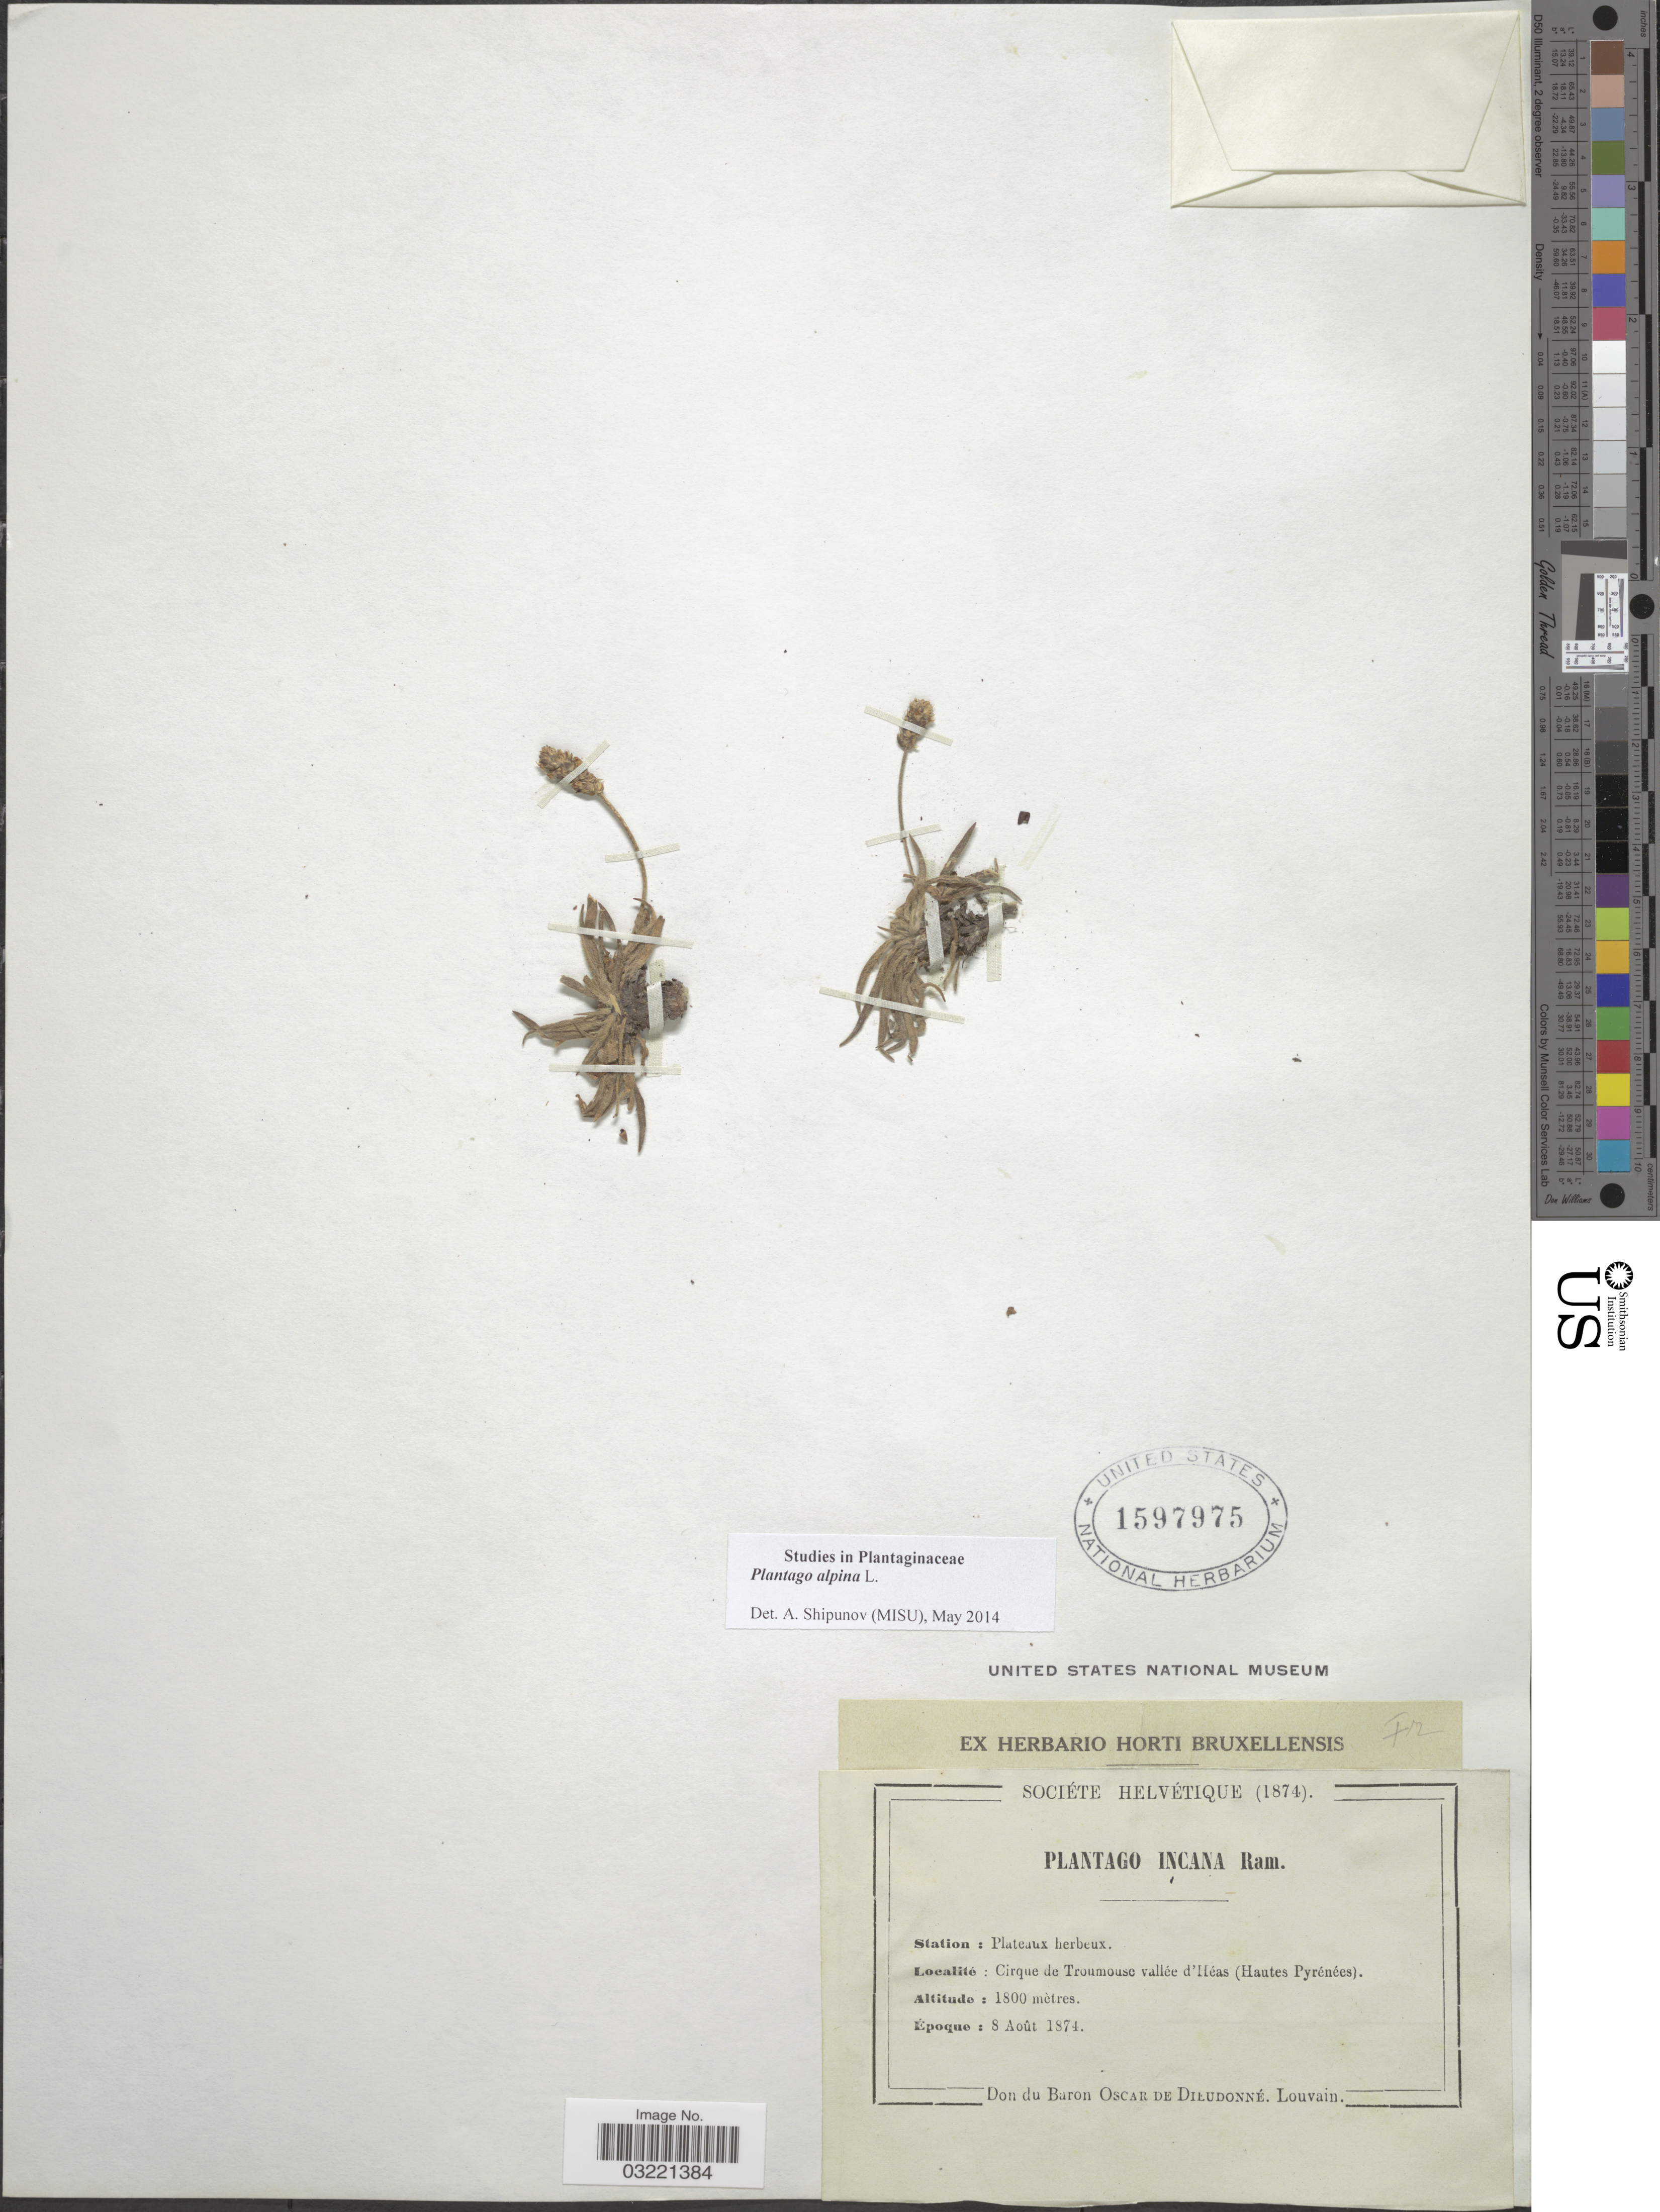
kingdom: Plantae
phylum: Tracheophyta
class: Magnoliopsida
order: Lamiales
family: Plantaginaceae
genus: Plantago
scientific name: Plantago alpina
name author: L.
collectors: D. Dieudonné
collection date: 1874-08-18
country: France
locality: Sociète Helvétique, Cirque de Troumouse vallée d'Héas (Hautes Pyrénées).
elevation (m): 1800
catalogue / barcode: US 1597975